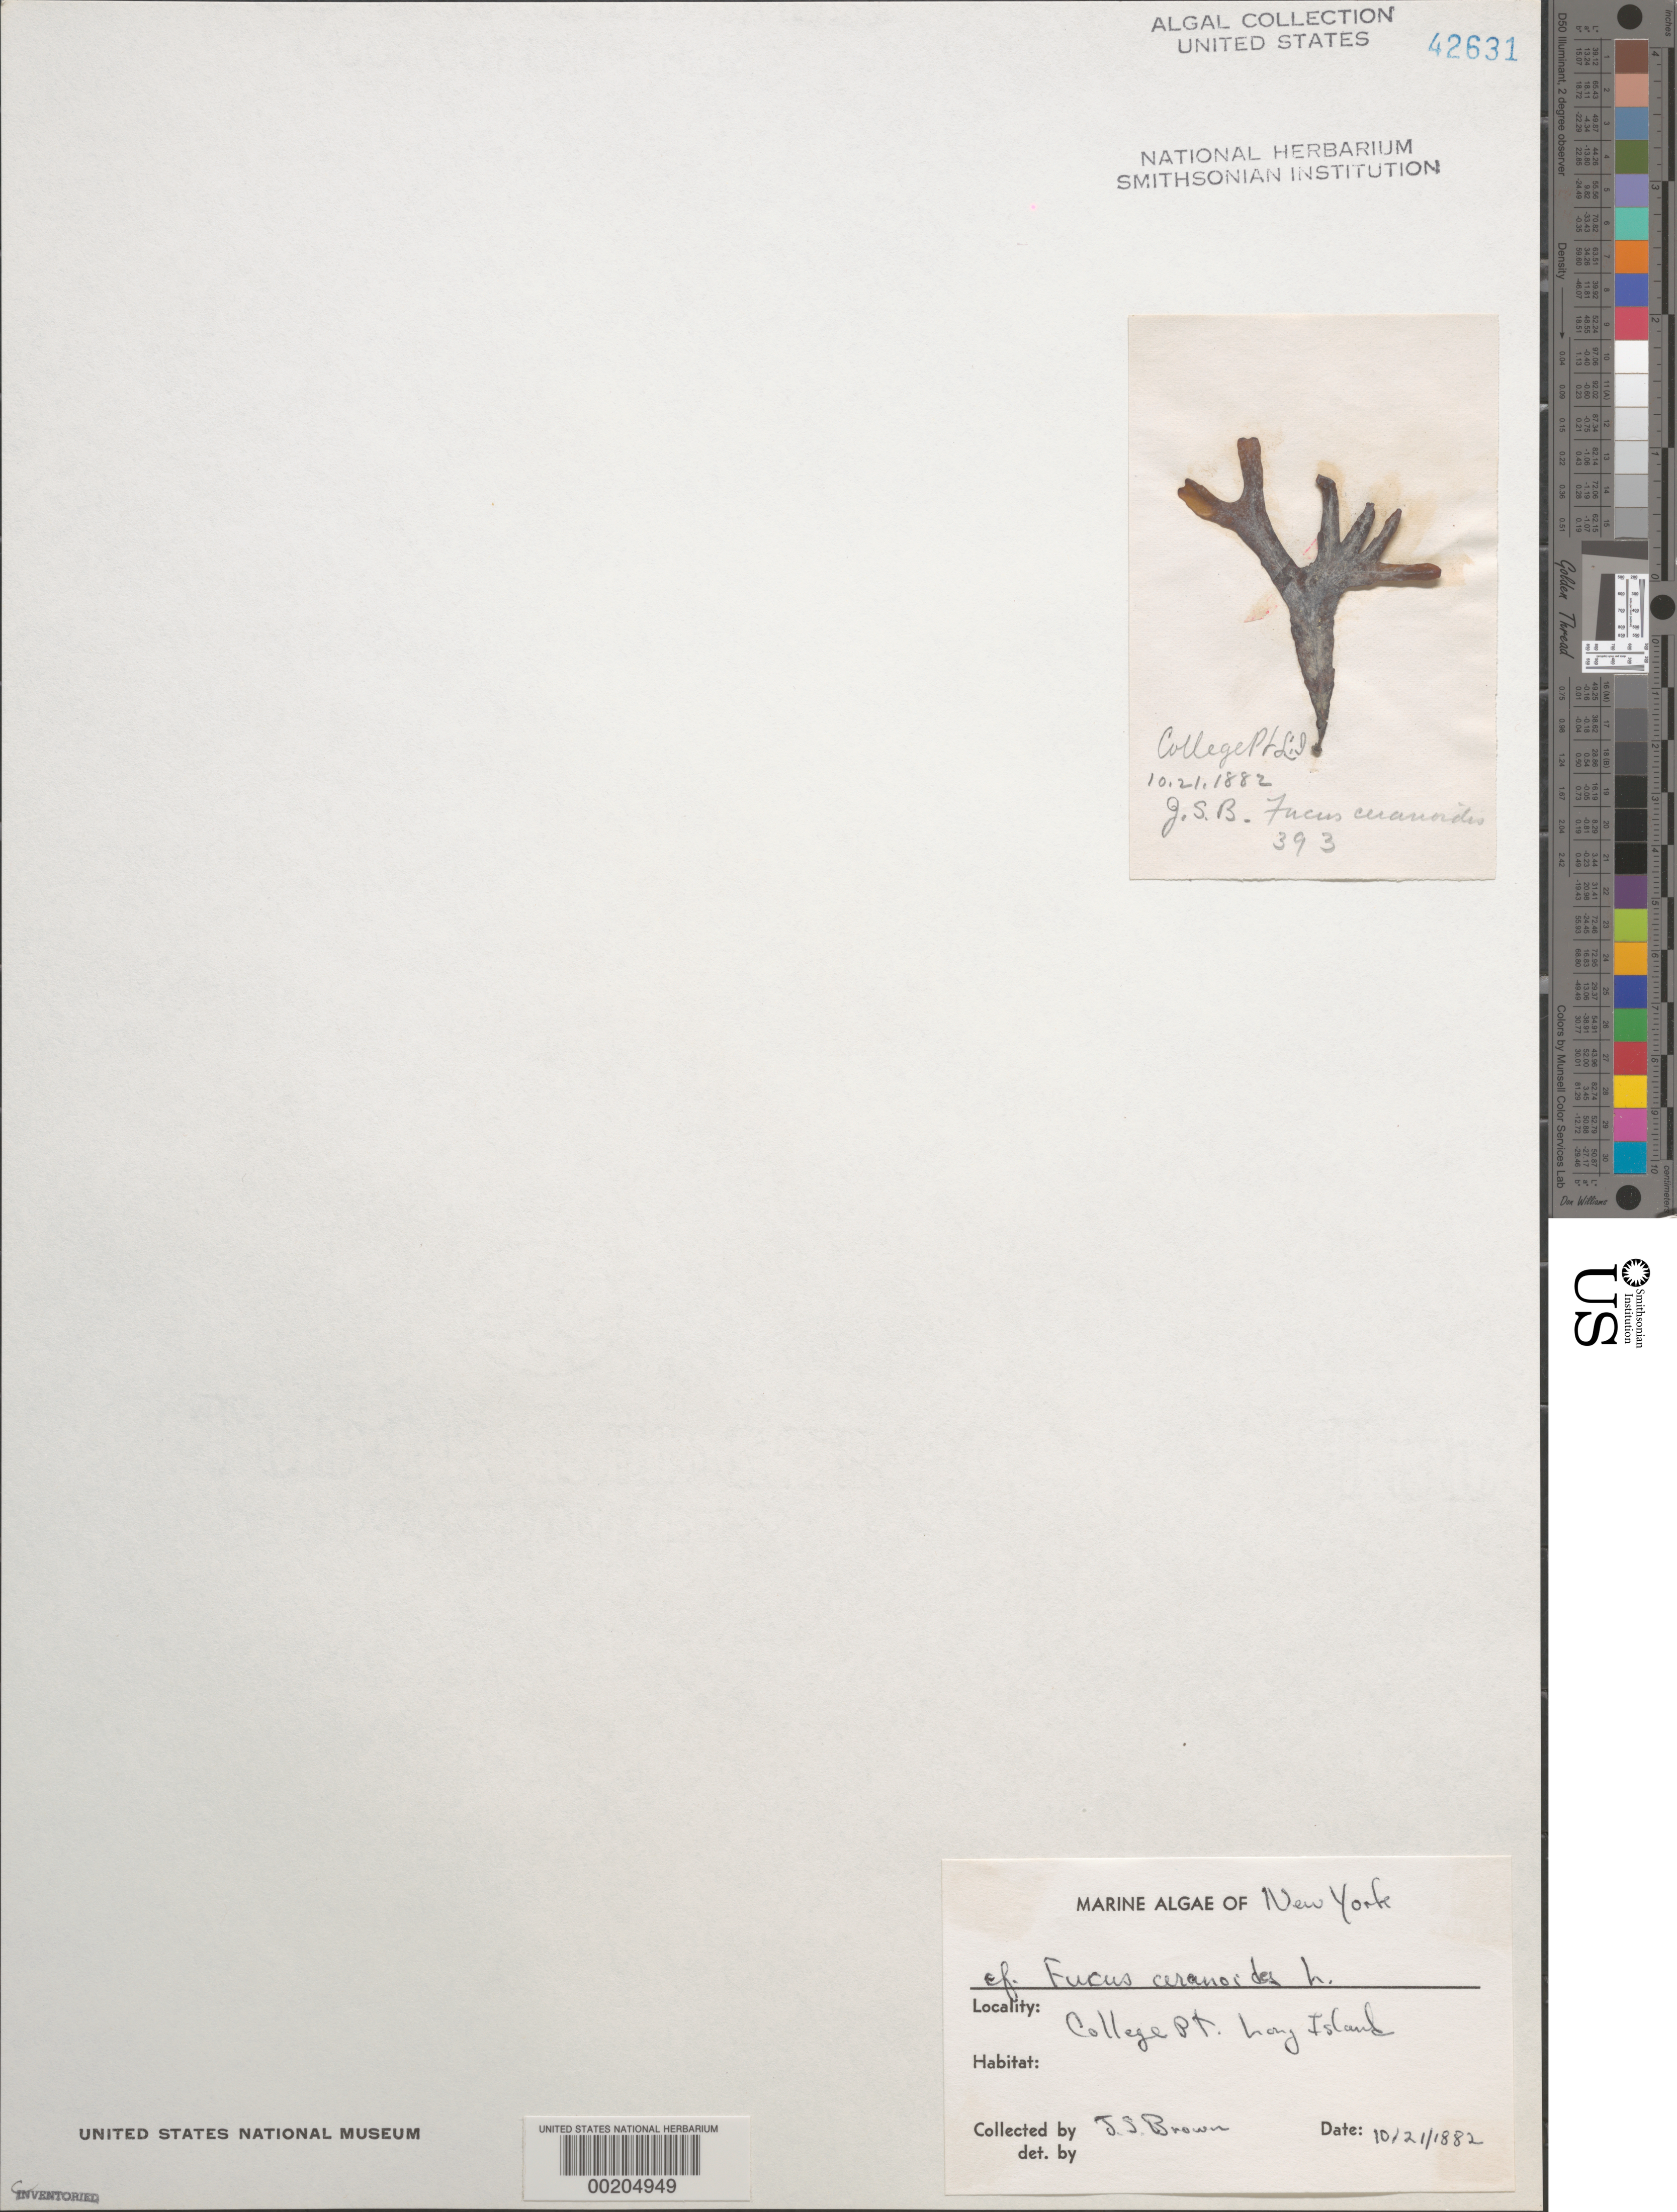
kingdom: Chromista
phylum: Ochrophyta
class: Phaeophyceae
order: Fucales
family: Fucaceae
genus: Fucus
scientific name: Fucus ceranoides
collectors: J. S. Brown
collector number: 393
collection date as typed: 21 Oct 1882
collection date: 1882-10-21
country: United States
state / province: New York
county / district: Queens County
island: Long Island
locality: College Point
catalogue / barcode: US 42631